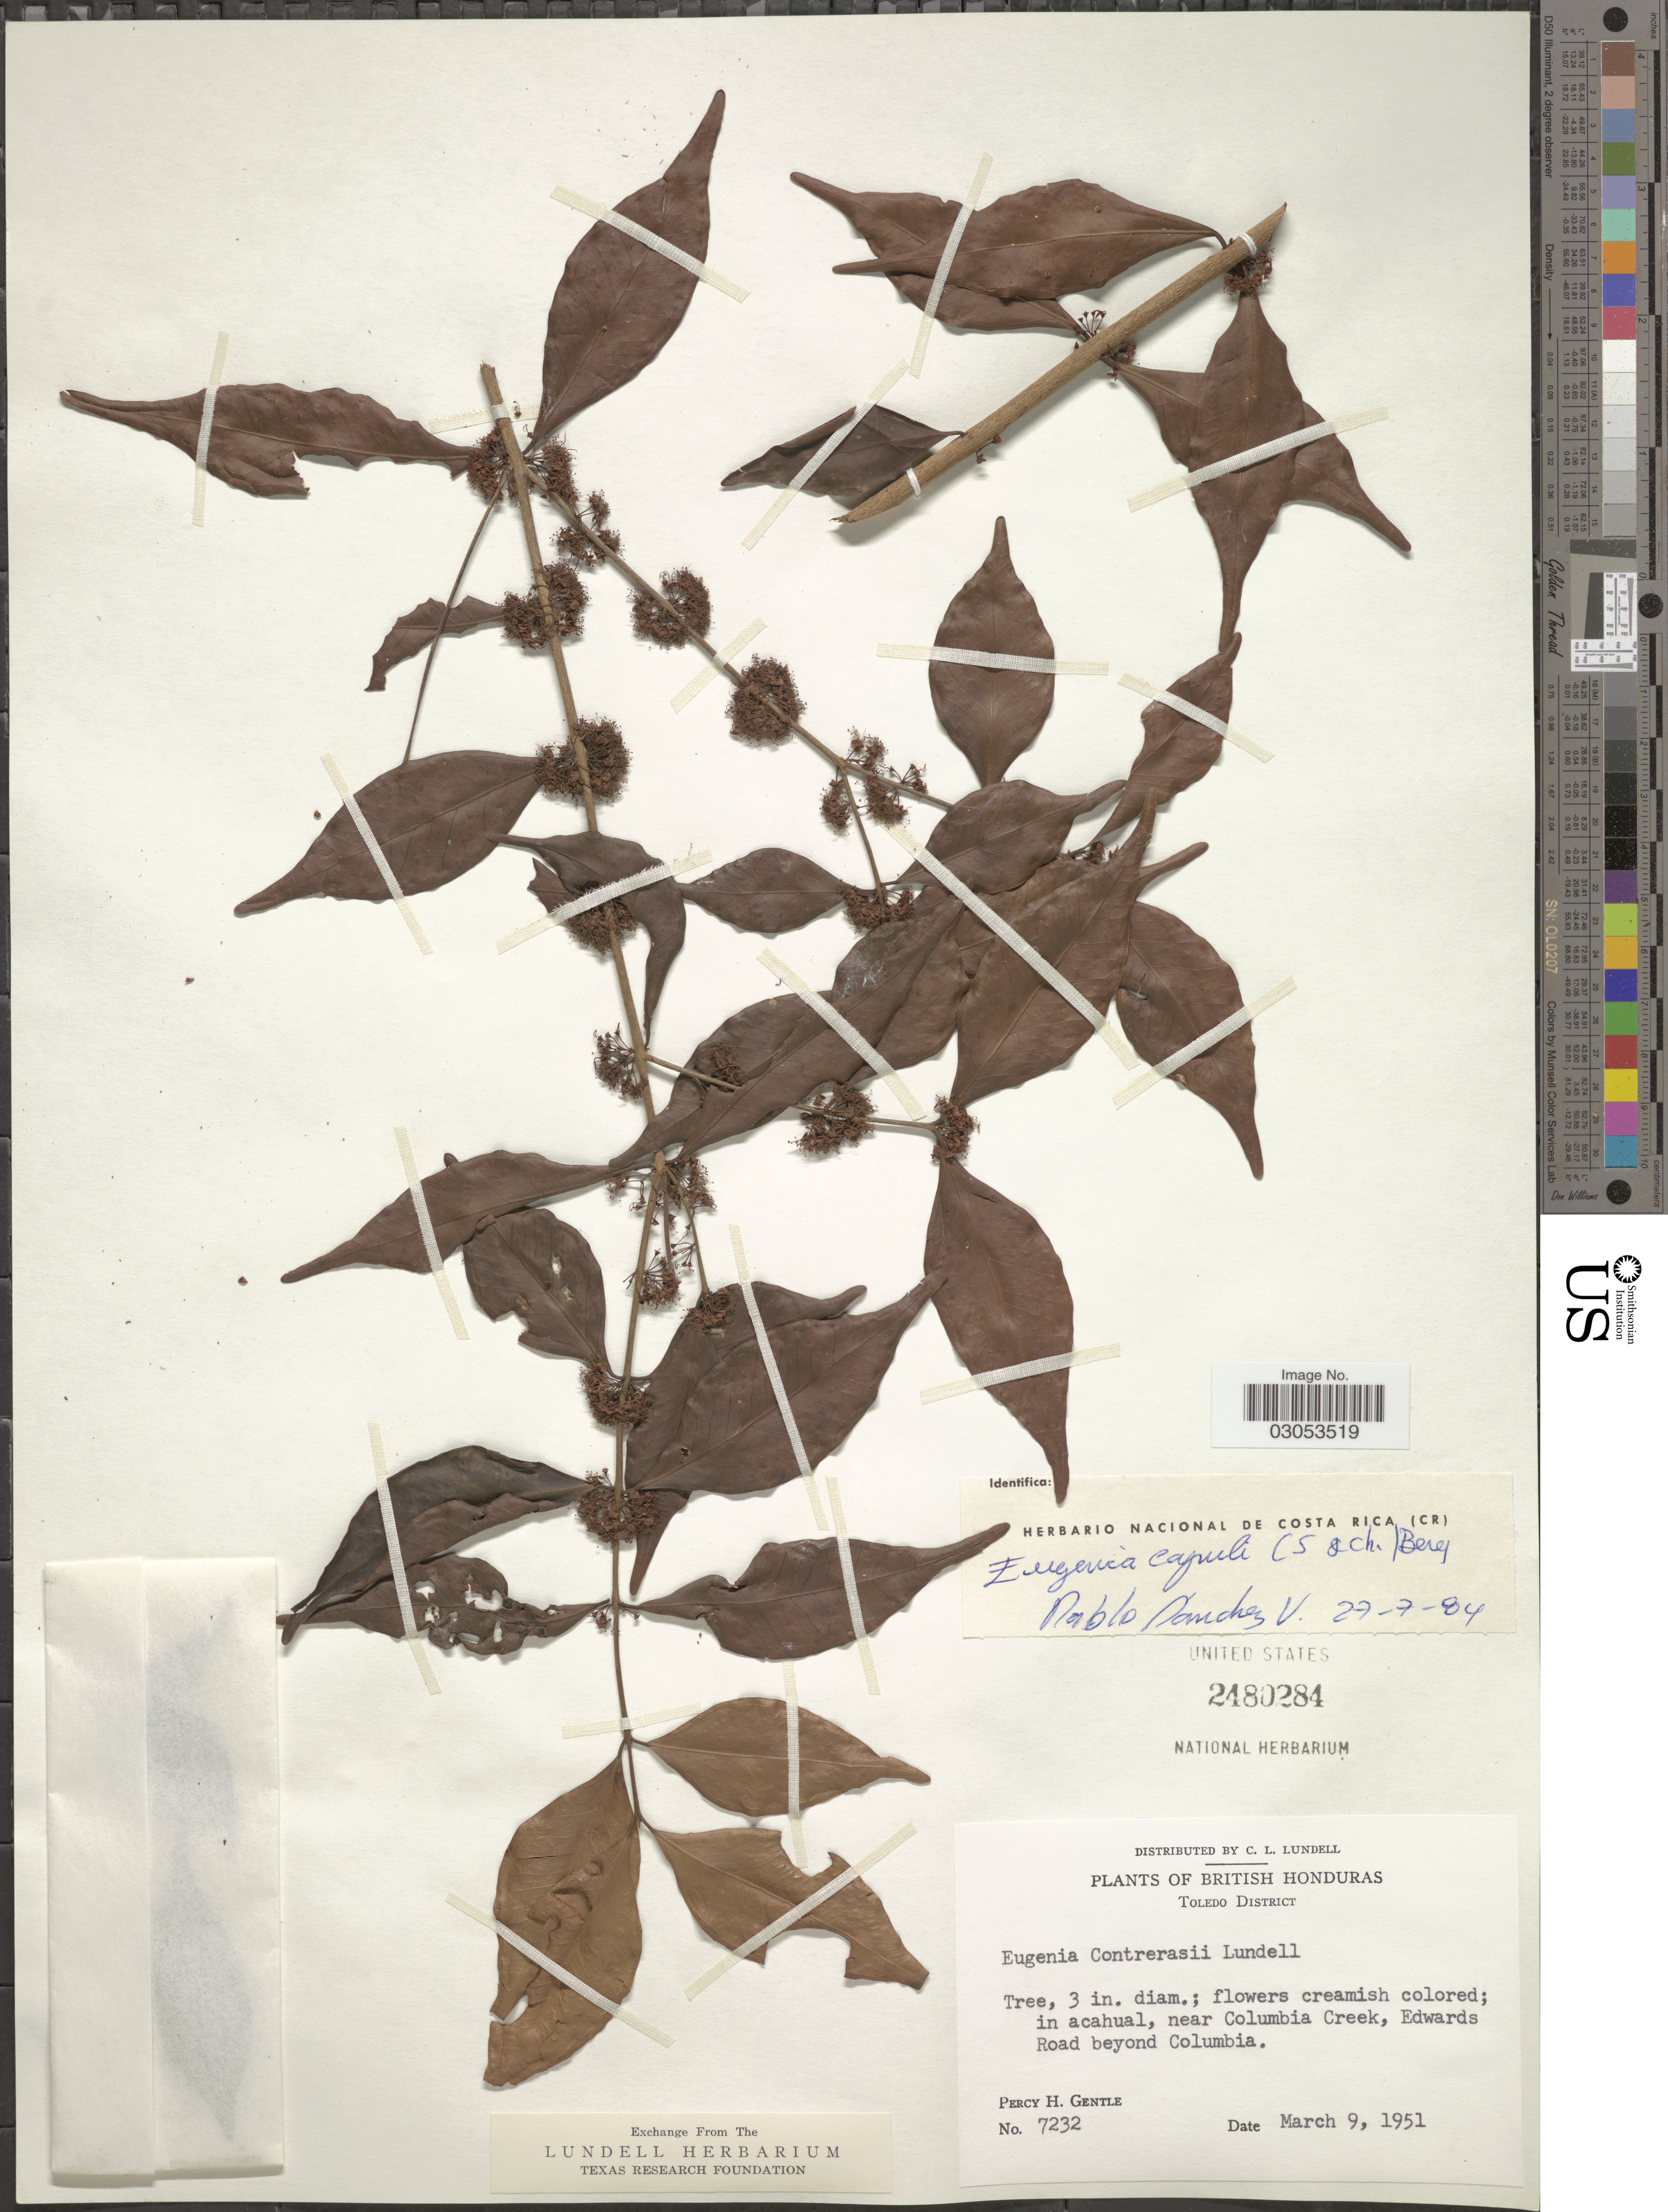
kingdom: Plantae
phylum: Tracheophyta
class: Magnoliopsida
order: Myrtales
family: Myrtaceae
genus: Eugenia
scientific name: Eugenia capuli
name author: (Schltdl. & Cham.) Hook. & Arn.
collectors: P. H. Gentle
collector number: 7232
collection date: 1951-03-09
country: Belize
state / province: Toledo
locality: British Honduras. Toledo District. In acahual, near Columbia Creek, Edwards Road beyond Columbia.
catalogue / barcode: US 2480284